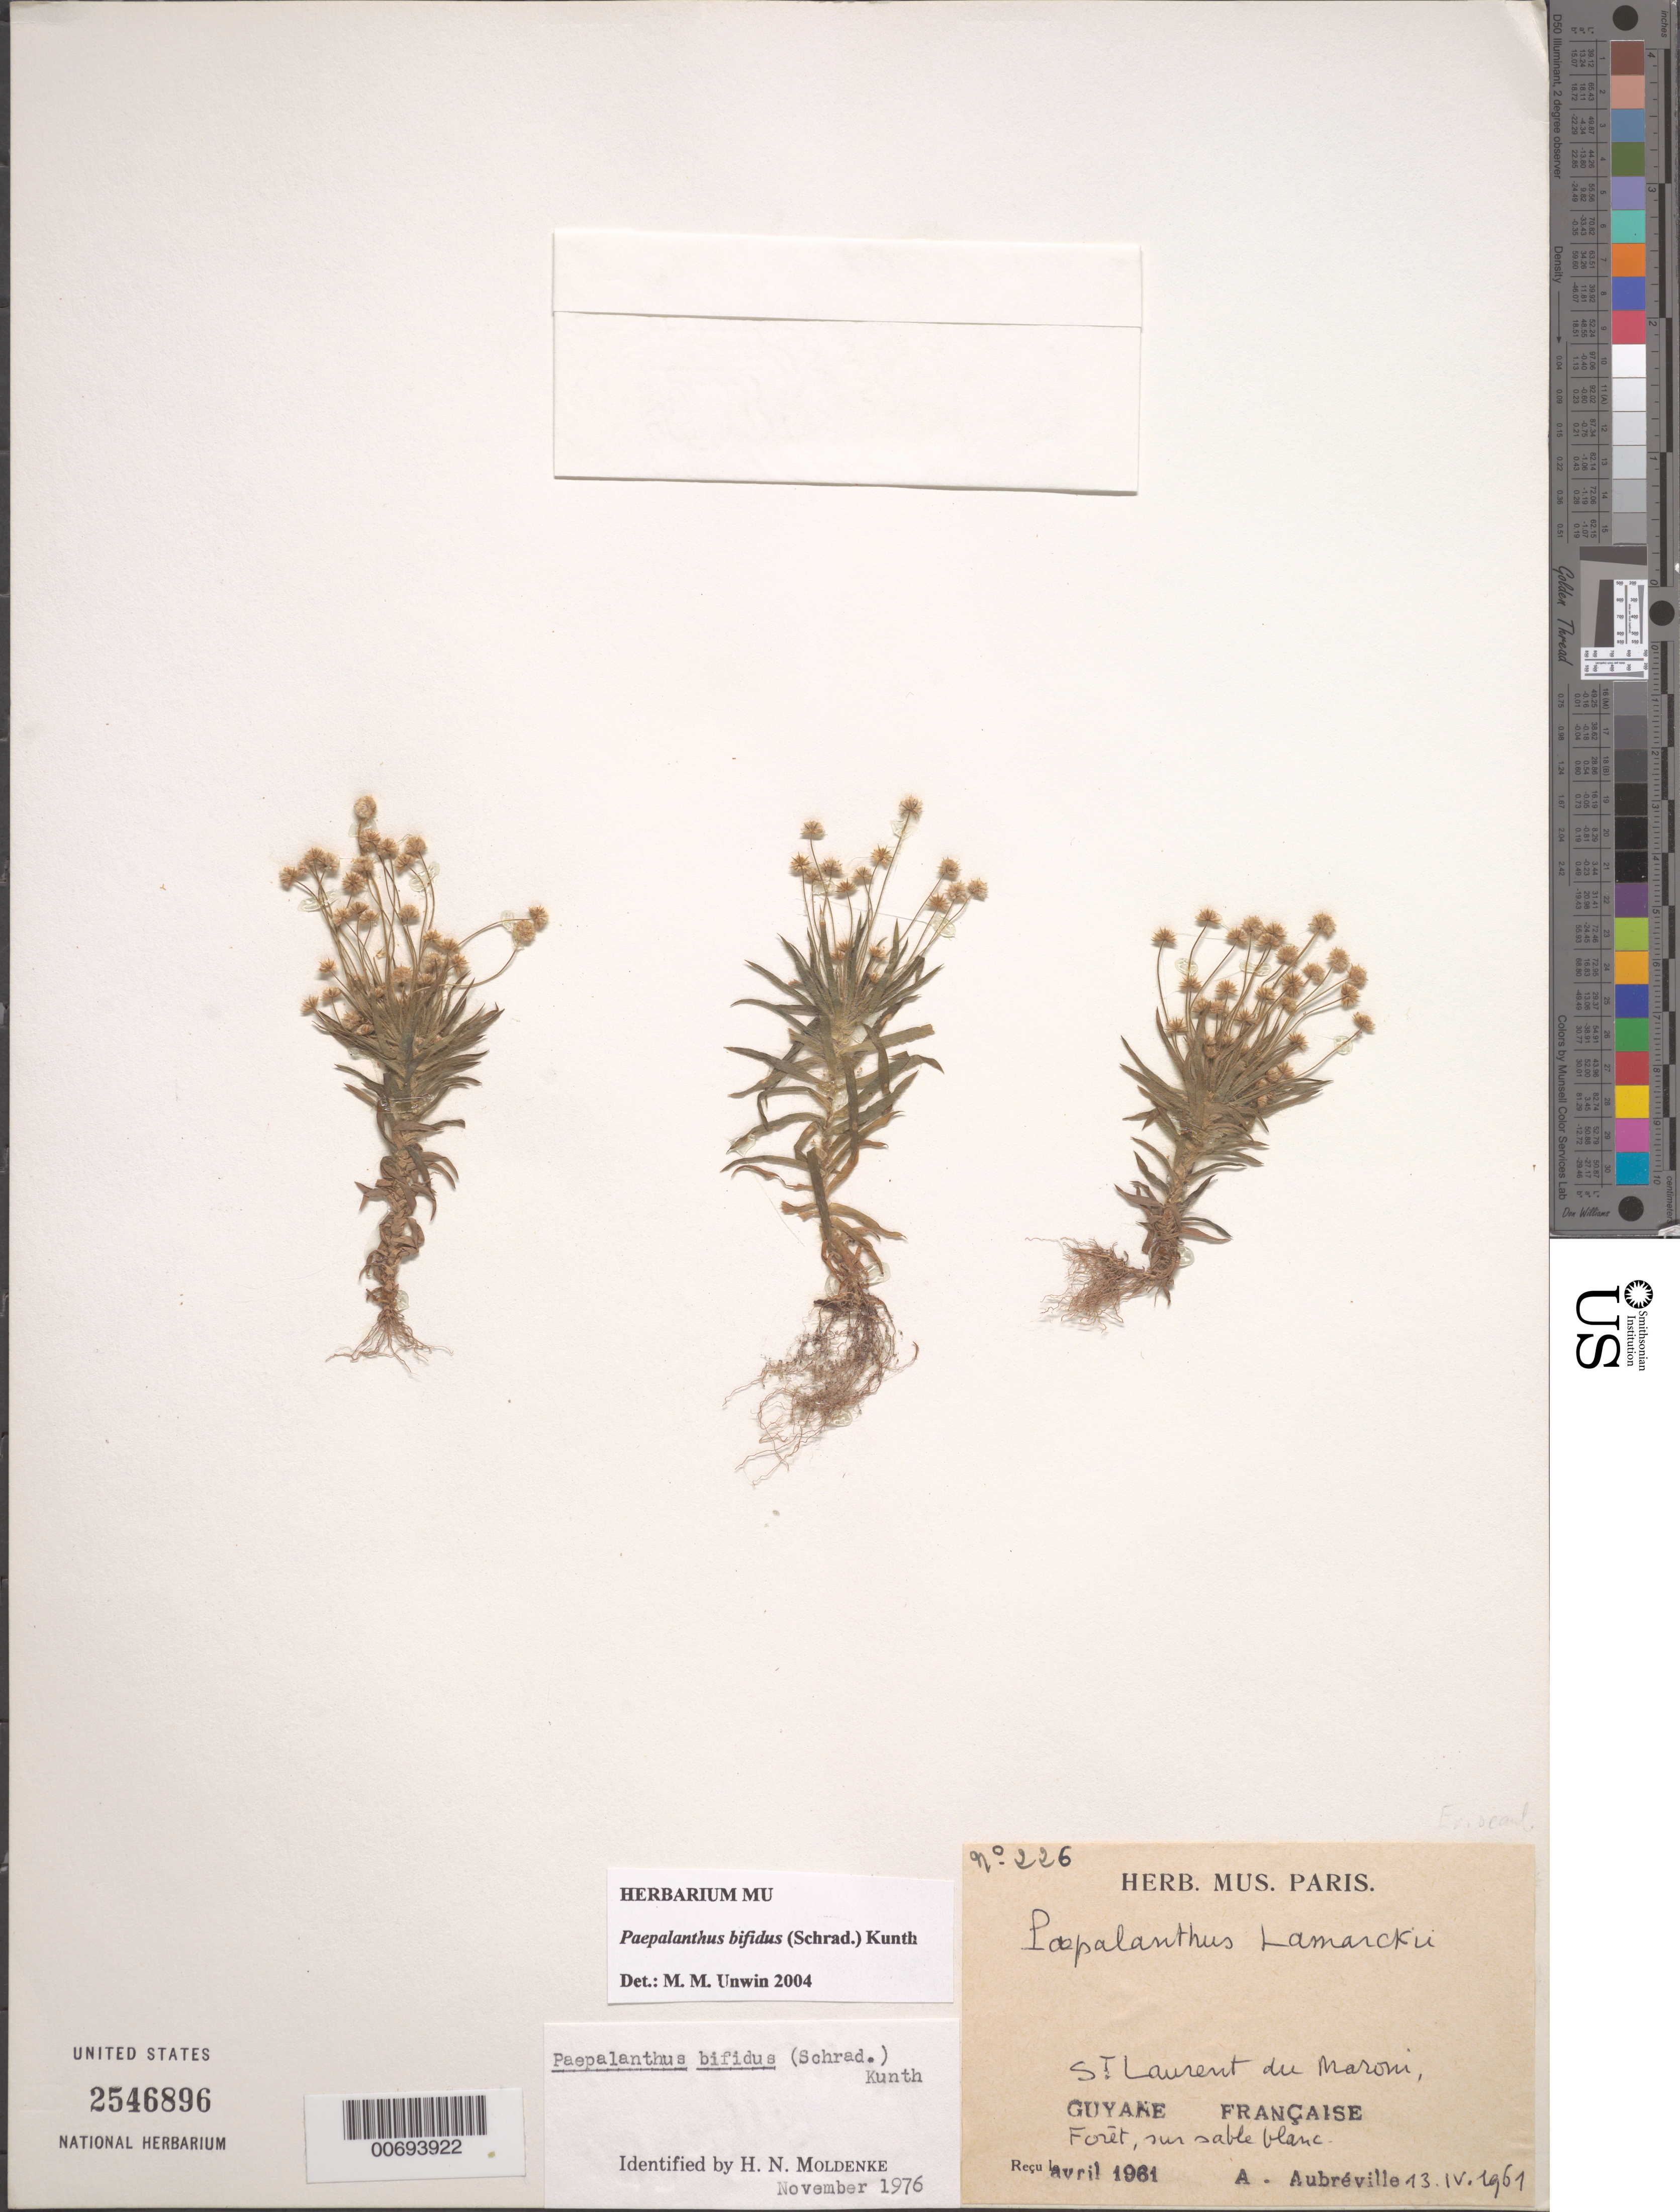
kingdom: Plantae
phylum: Tracheophyta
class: Liliopsida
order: Poales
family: Eriocaulaceae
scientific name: Giuliettia bifida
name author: (Schrad.) Andrino & Sano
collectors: A. Aubréville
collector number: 226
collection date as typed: Apr-61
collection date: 1961-04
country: French Guiana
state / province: Cayenne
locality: St. Laurent du Maroni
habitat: Forest on white sand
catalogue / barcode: US 2546896